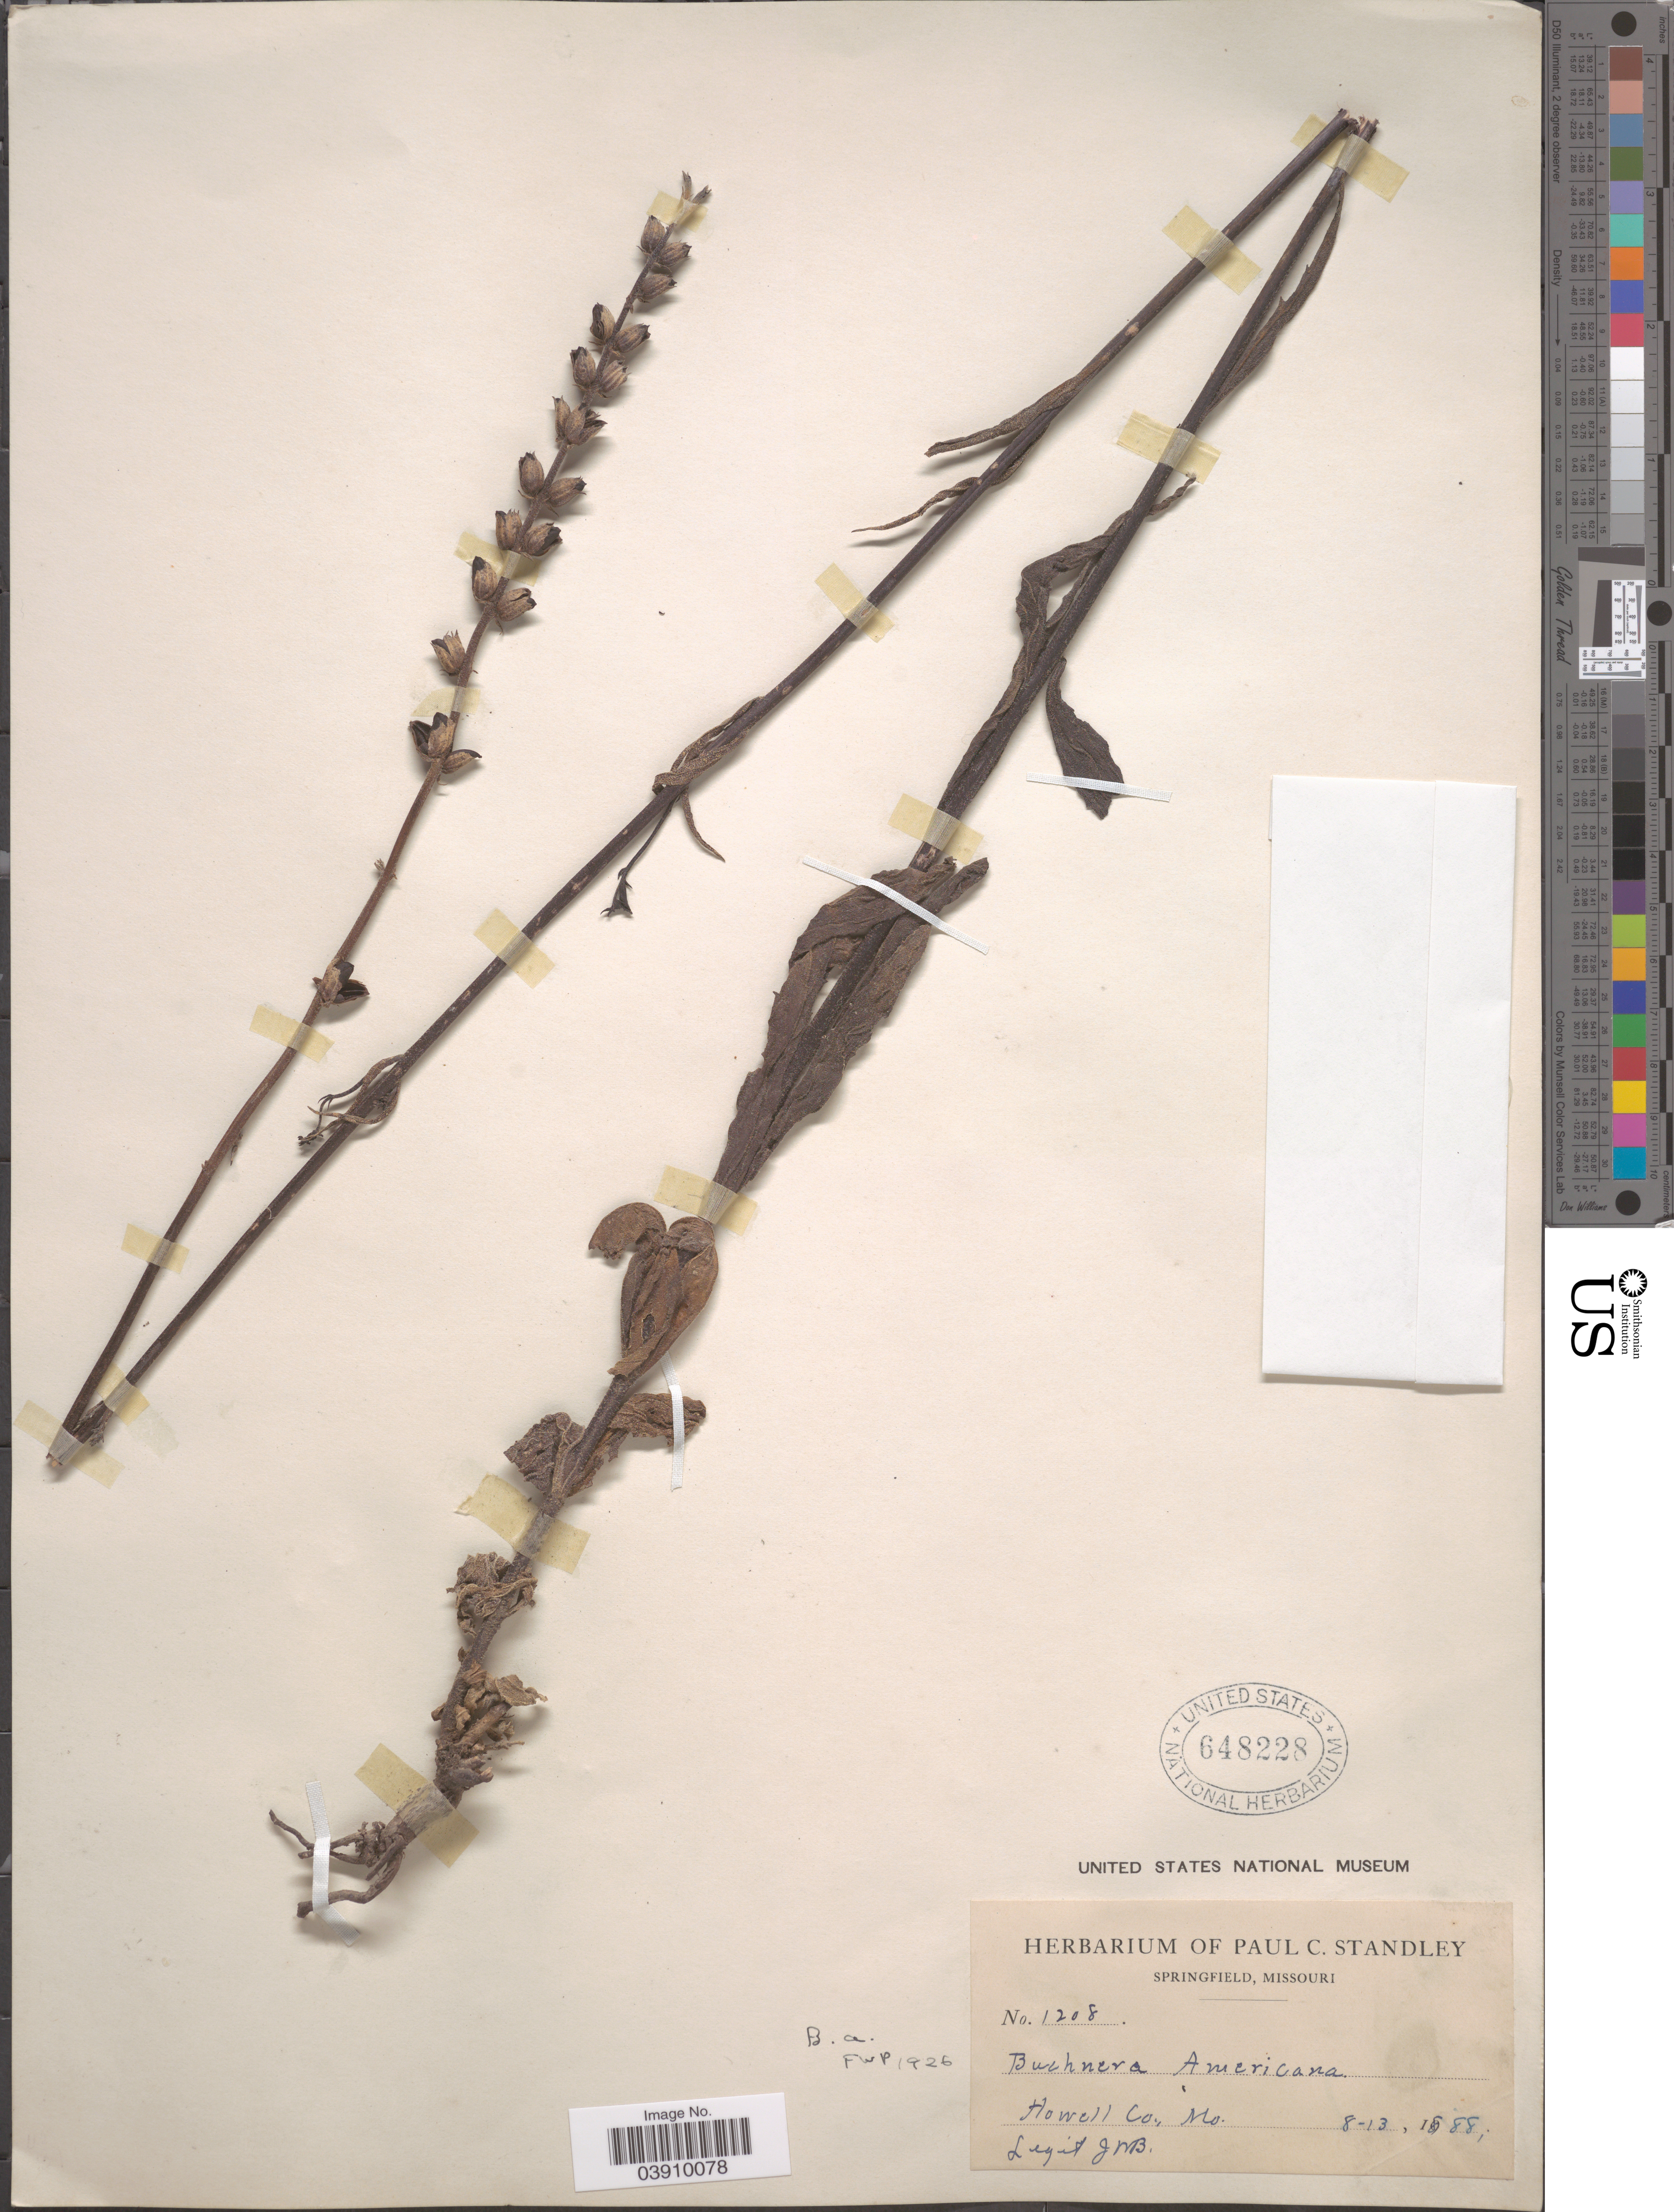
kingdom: Plantae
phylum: Tracheophyta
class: Magnoliopsida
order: Lamiales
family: Orobanchaceae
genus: Buchnera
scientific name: Buchnera americana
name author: L.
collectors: J. W. B.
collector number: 1208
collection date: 1888-08-13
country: United States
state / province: Missouri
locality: Howell Co.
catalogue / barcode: US 648228